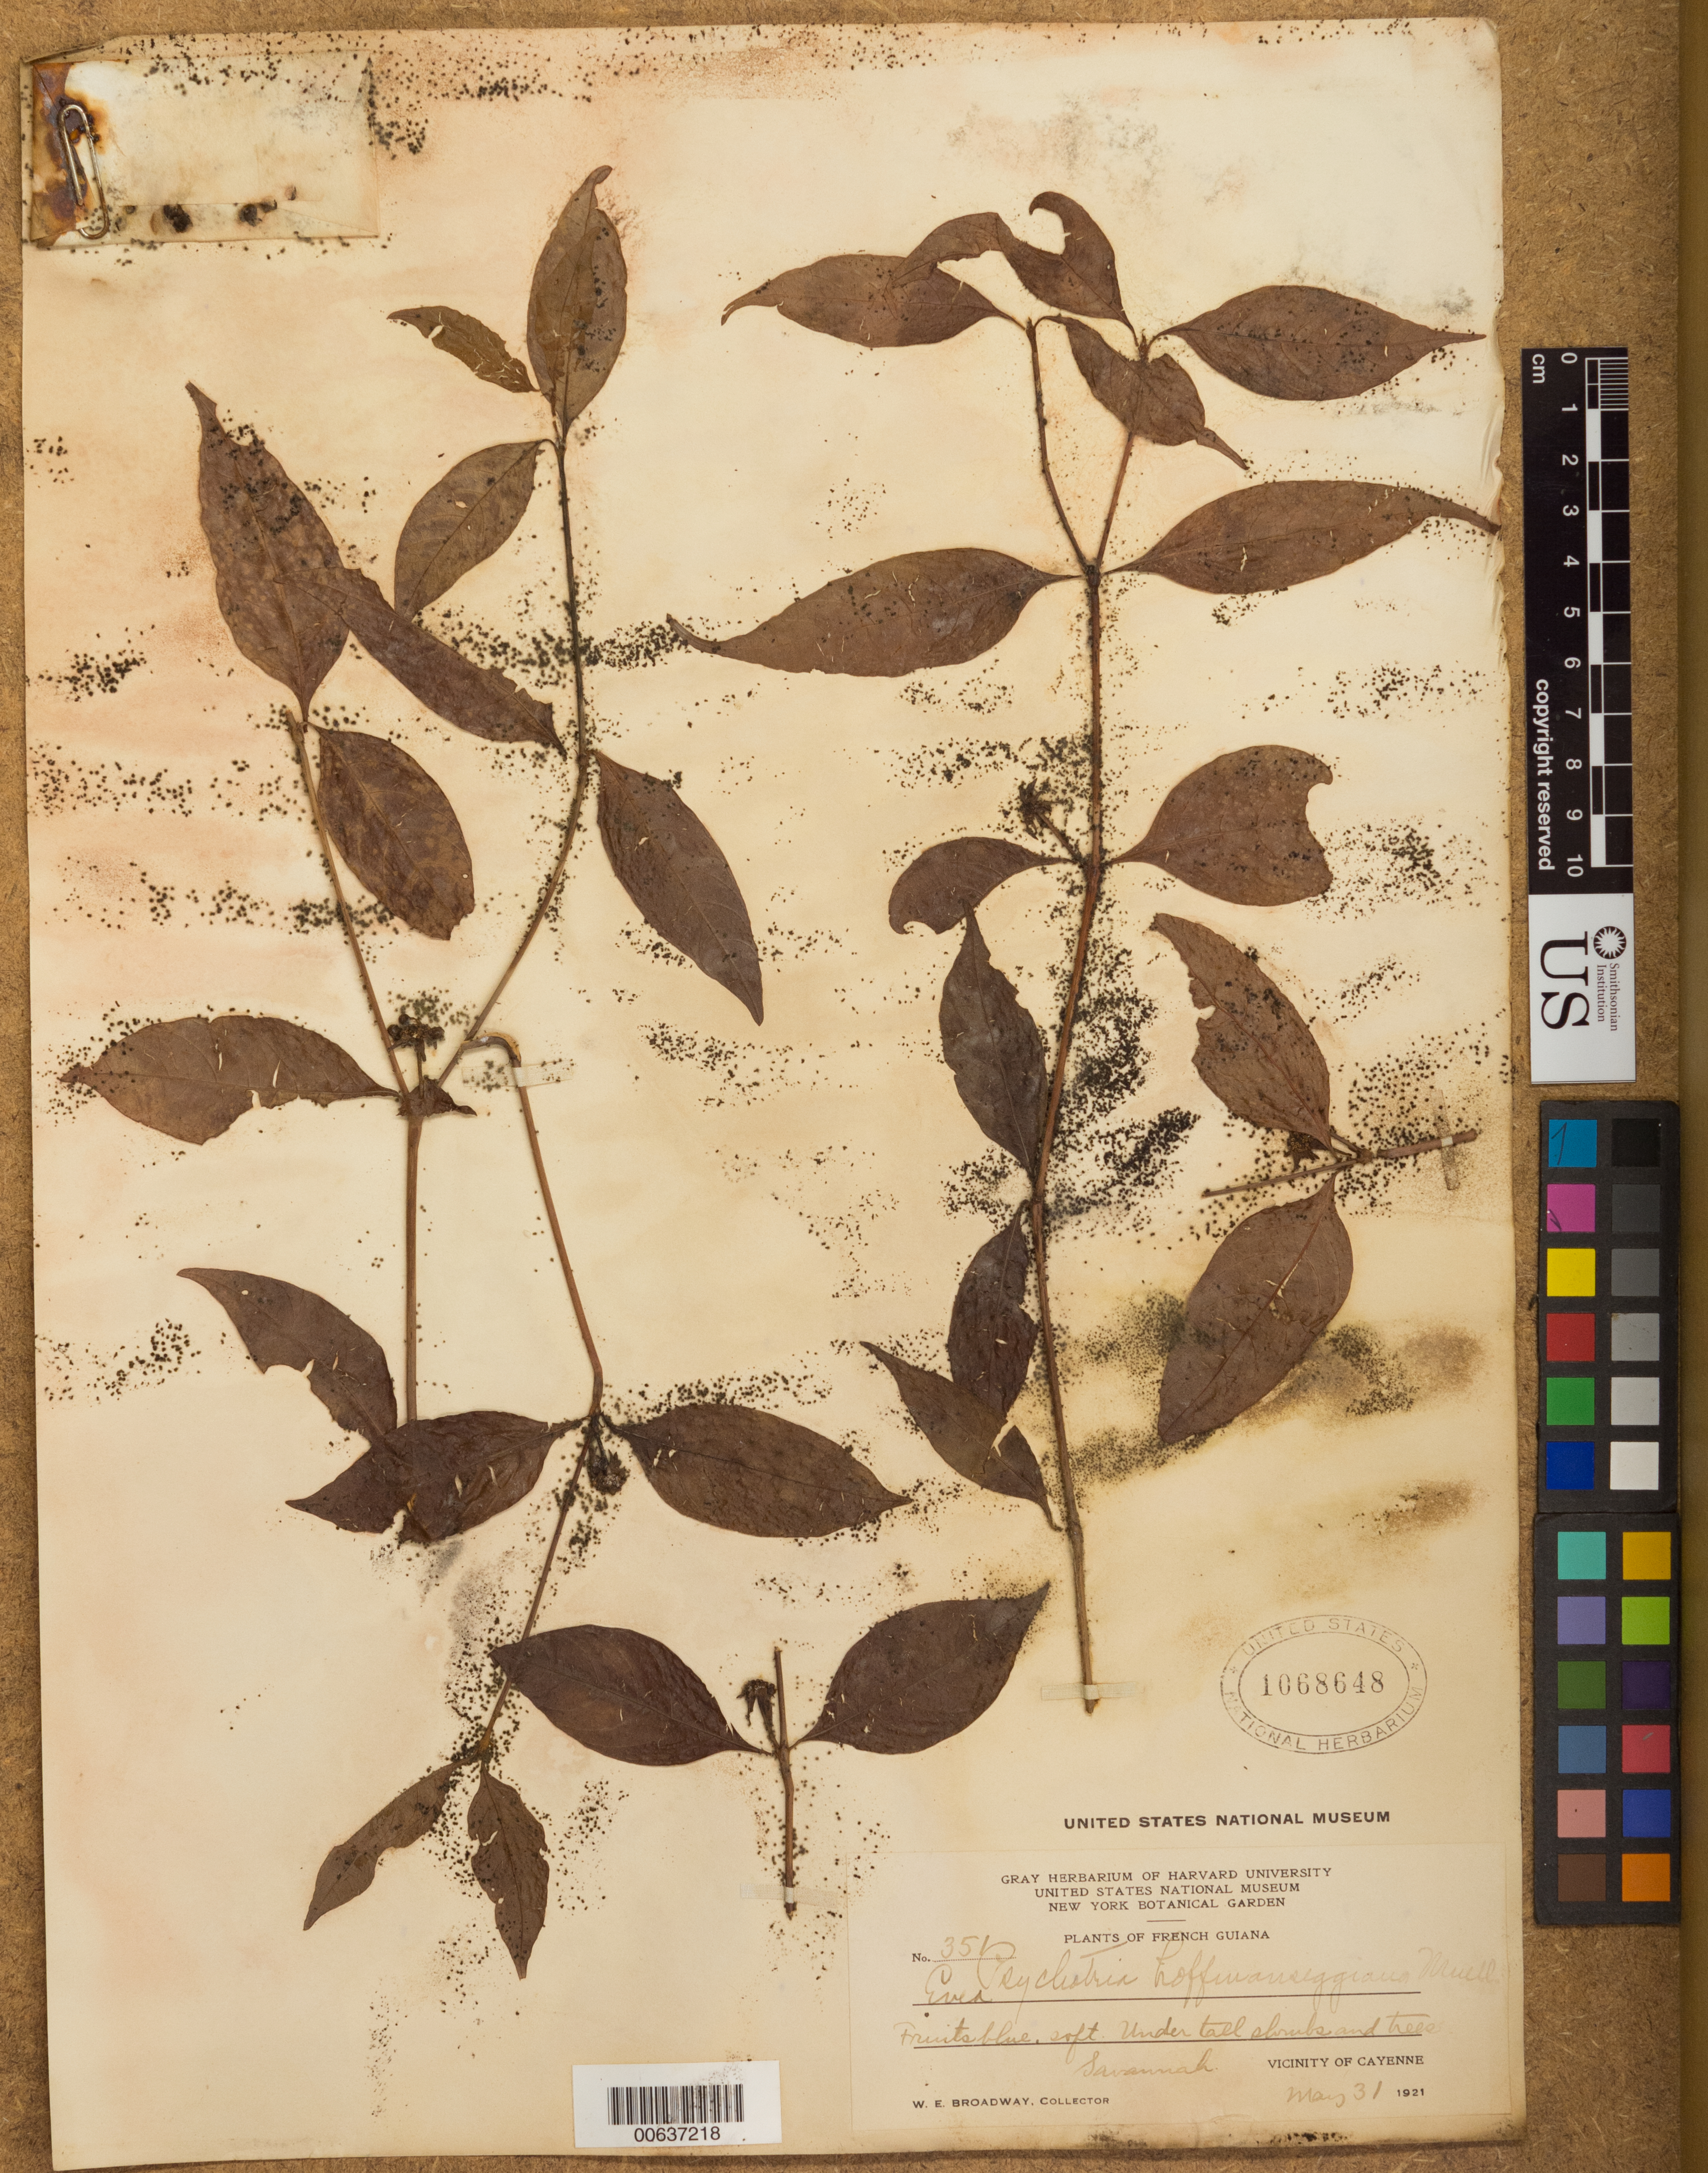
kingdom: Plantae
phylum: Tracheophyta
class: Magnoliopsida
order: Gentianales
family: Rubiaceae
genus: Psychotria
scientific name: Psychotria hoffmannseggiana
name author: (Willd. ex Roem. & Schult.) Müll. Arg.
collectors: W. E. Broadway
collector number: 351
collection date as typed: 31-May-21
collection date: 1921-05-31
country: French Guiana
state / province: Cayenne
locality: Cayenne, vic.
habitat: Savanna. Under tall shrubs and trees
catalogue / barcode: US 1068648